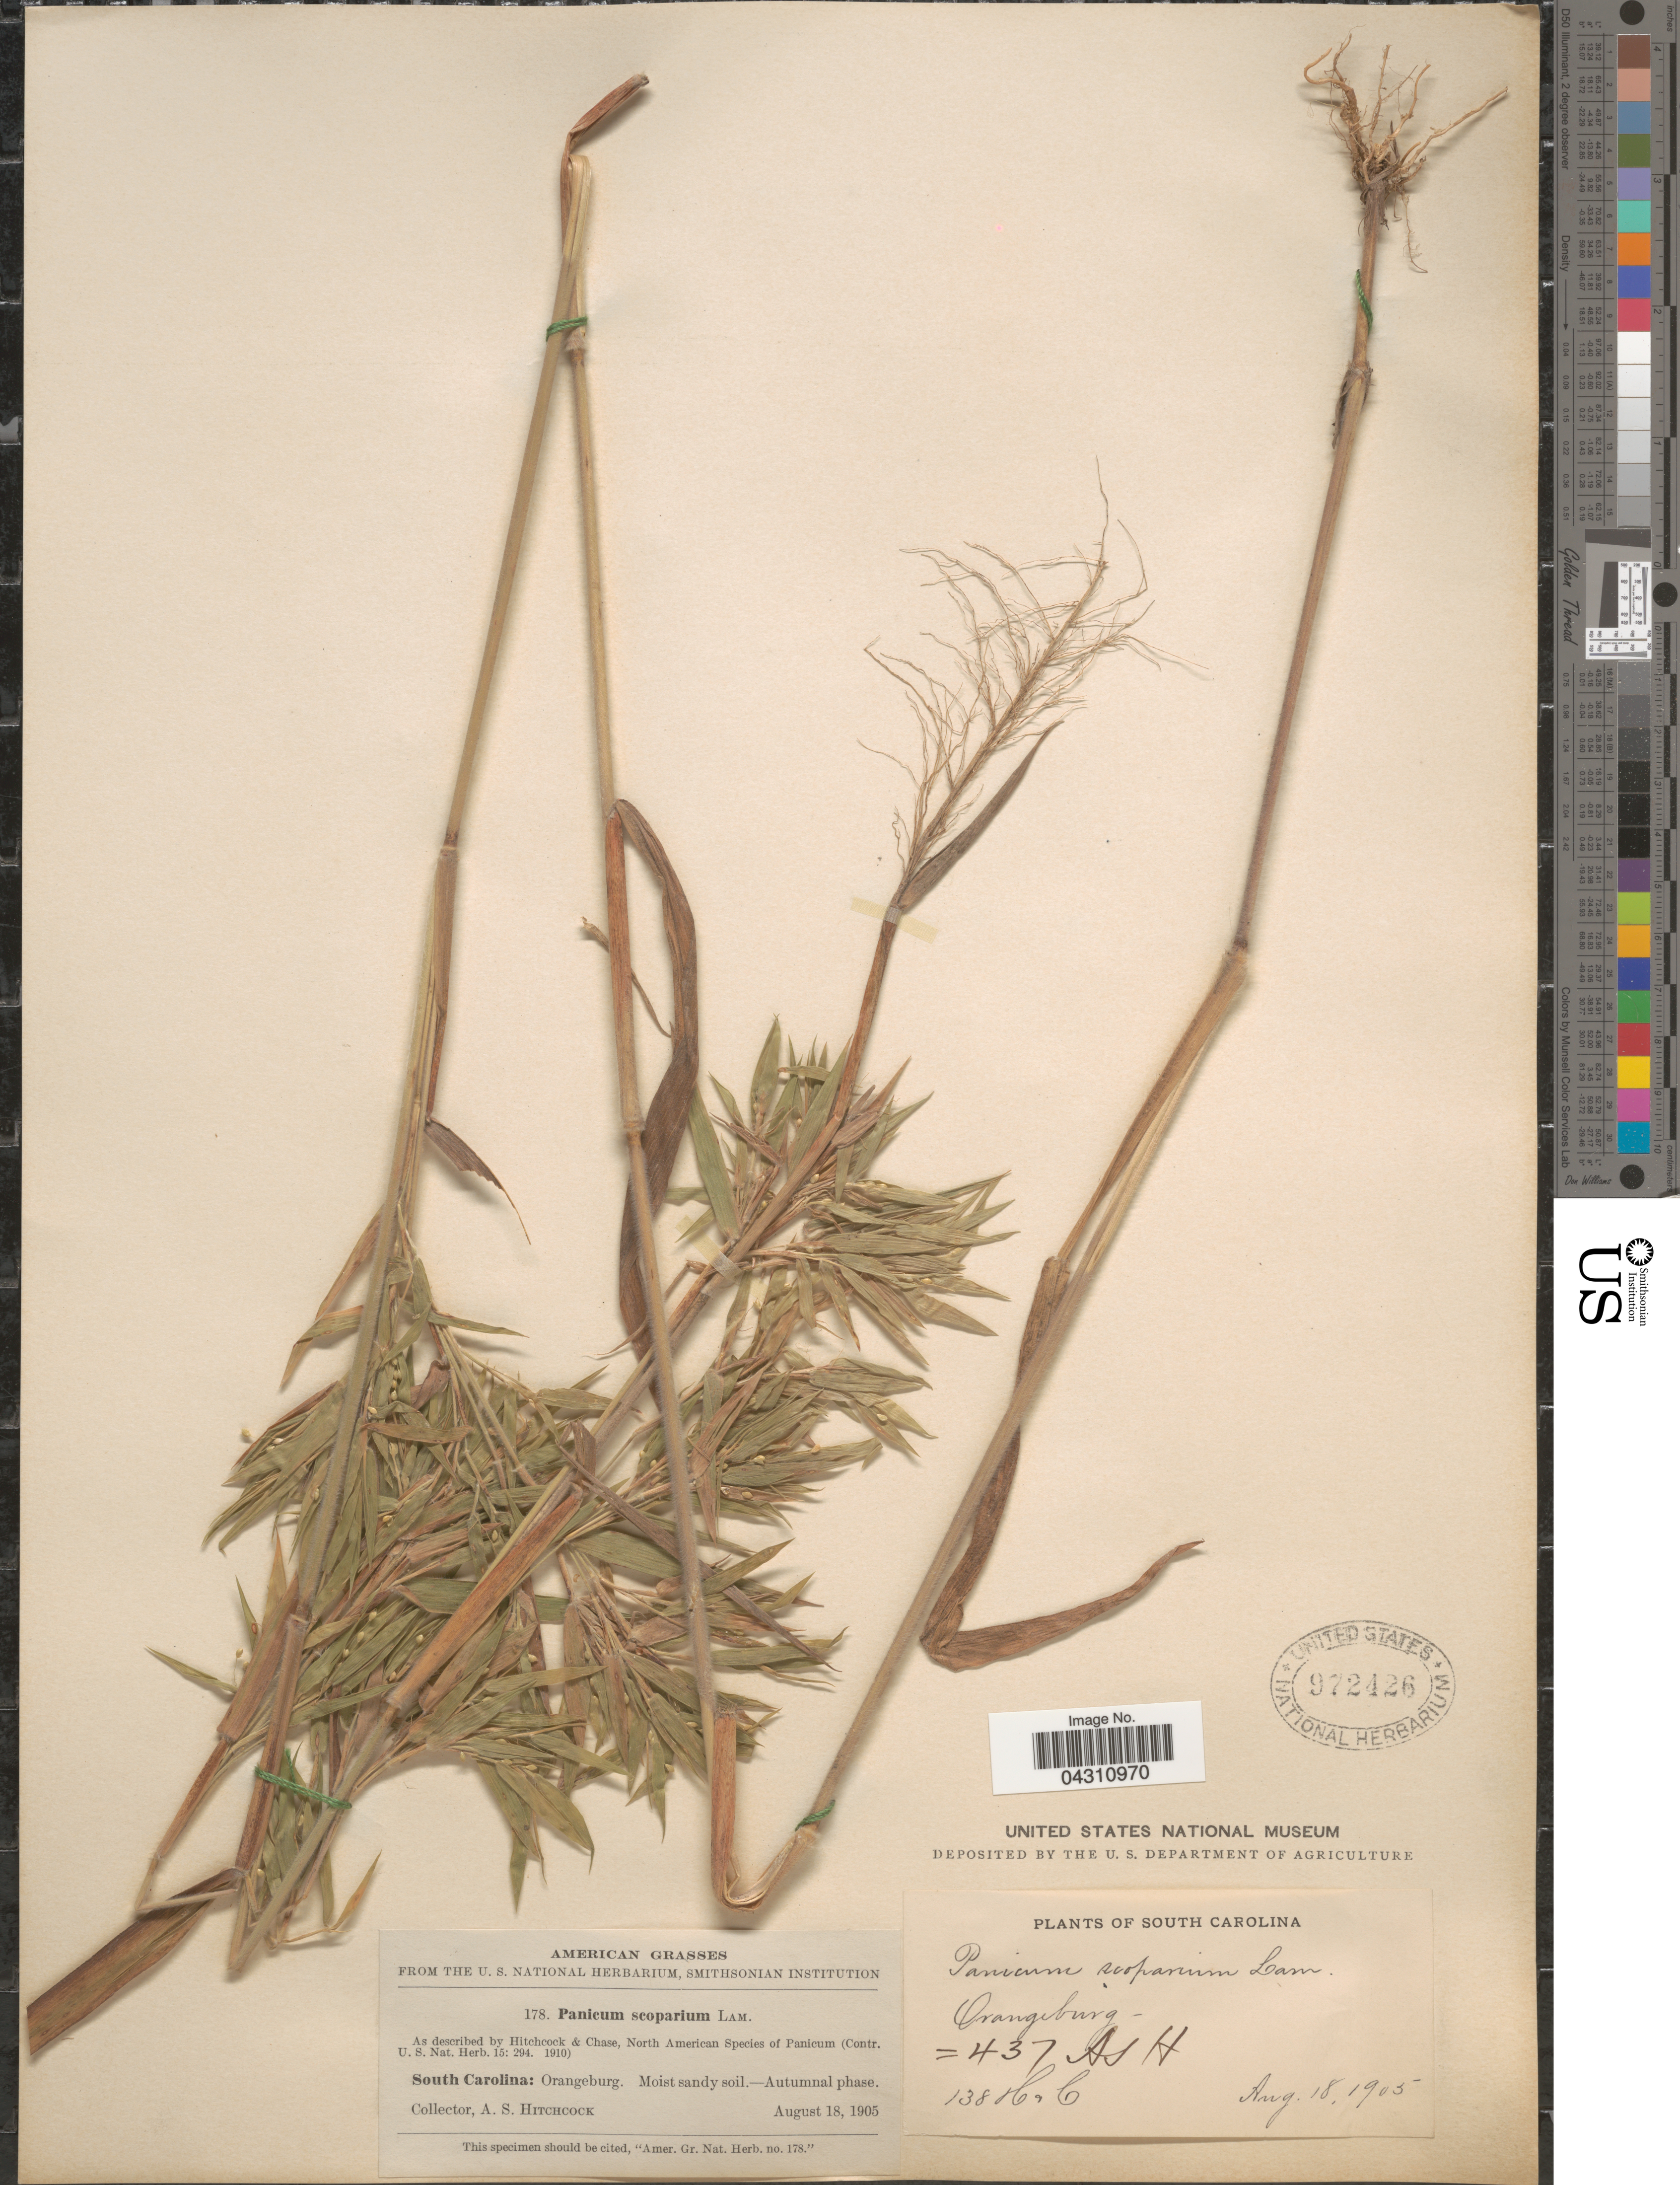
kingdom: Plantae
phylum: Tracheophyta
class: Liliopsida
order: Poales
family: Poaceae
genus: Dichanthelium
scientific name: Dichanthelium scoparium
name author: (Lam.) Gould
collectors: A. S. Hitchcock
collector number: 437/178/138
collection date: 1905-08-18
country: United States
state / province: South Carolina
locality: Orangeburg.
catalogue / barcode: US 972426